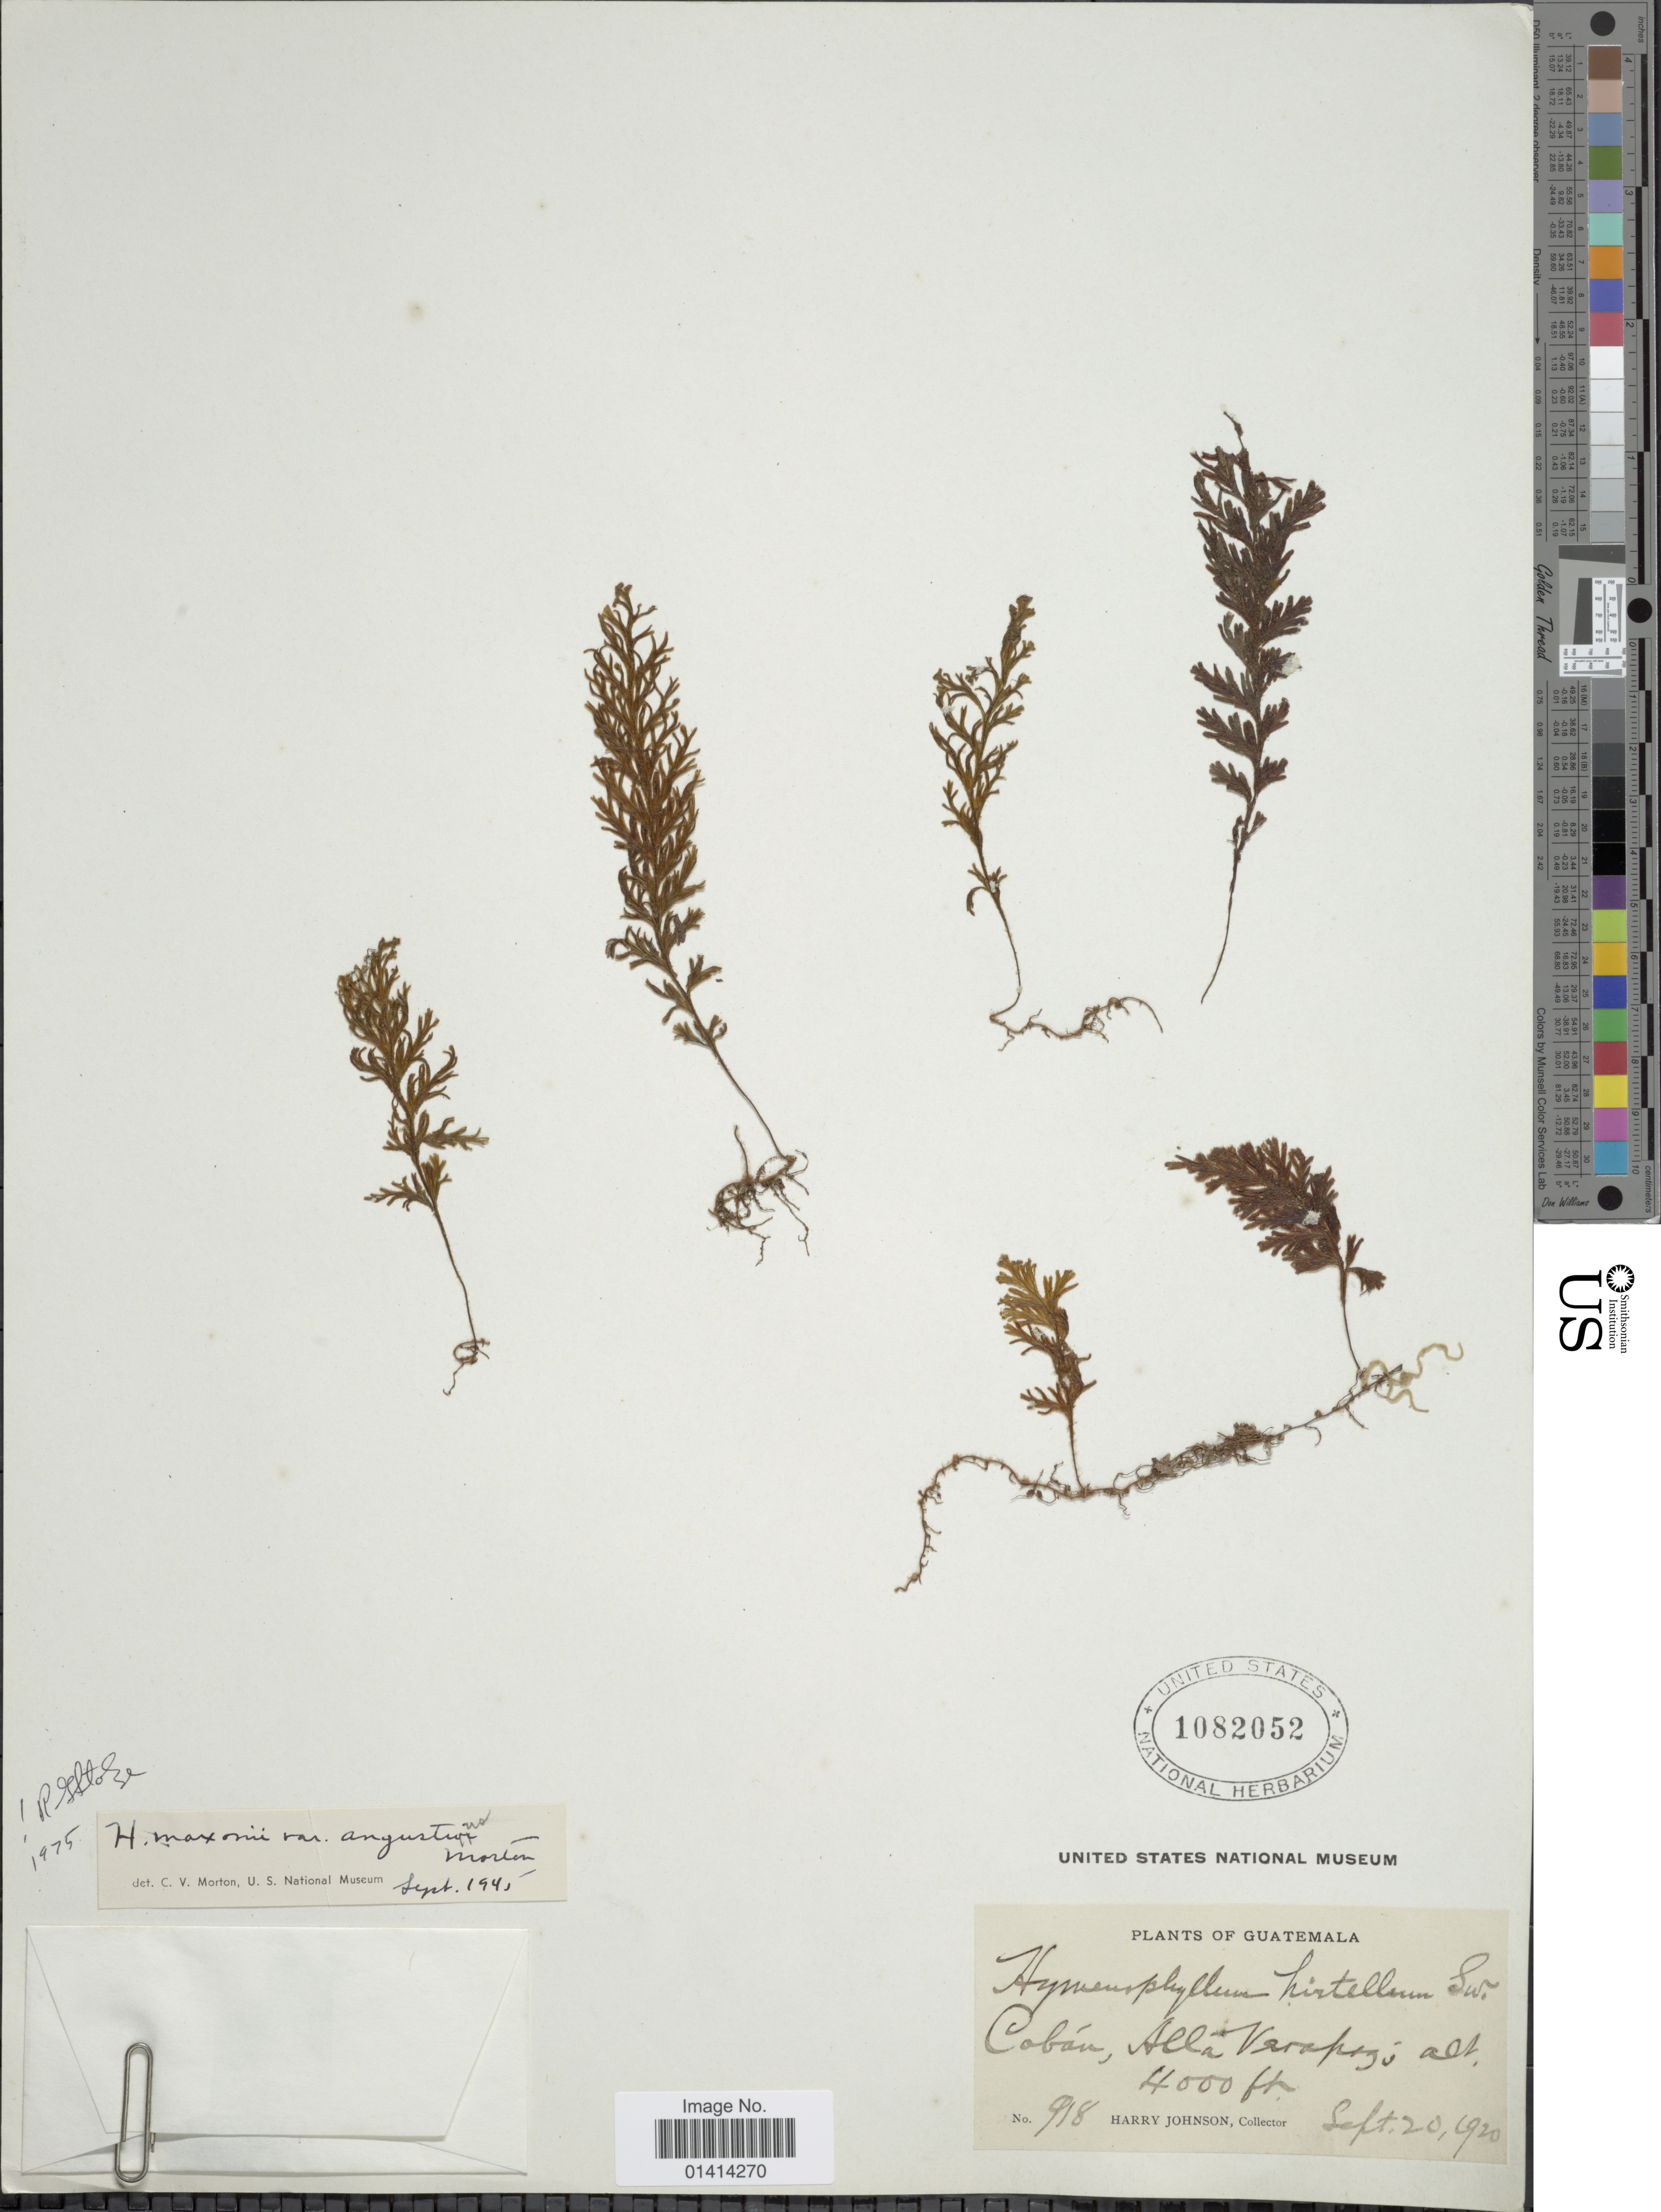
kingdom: Plantae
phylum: Tracheophyta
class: Polypodiopsida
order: Hymenophyllales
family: Hymenophyllaceae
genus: Hymenophyllum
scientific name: Hymenophyllum maxonii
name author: Christ ex C.V. Morton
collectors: H. Johnson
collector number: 918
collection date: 1920-09-20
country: Guatemala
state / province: Alta Verapaz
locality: Cobán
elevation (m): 1219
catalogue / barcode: US 1082052